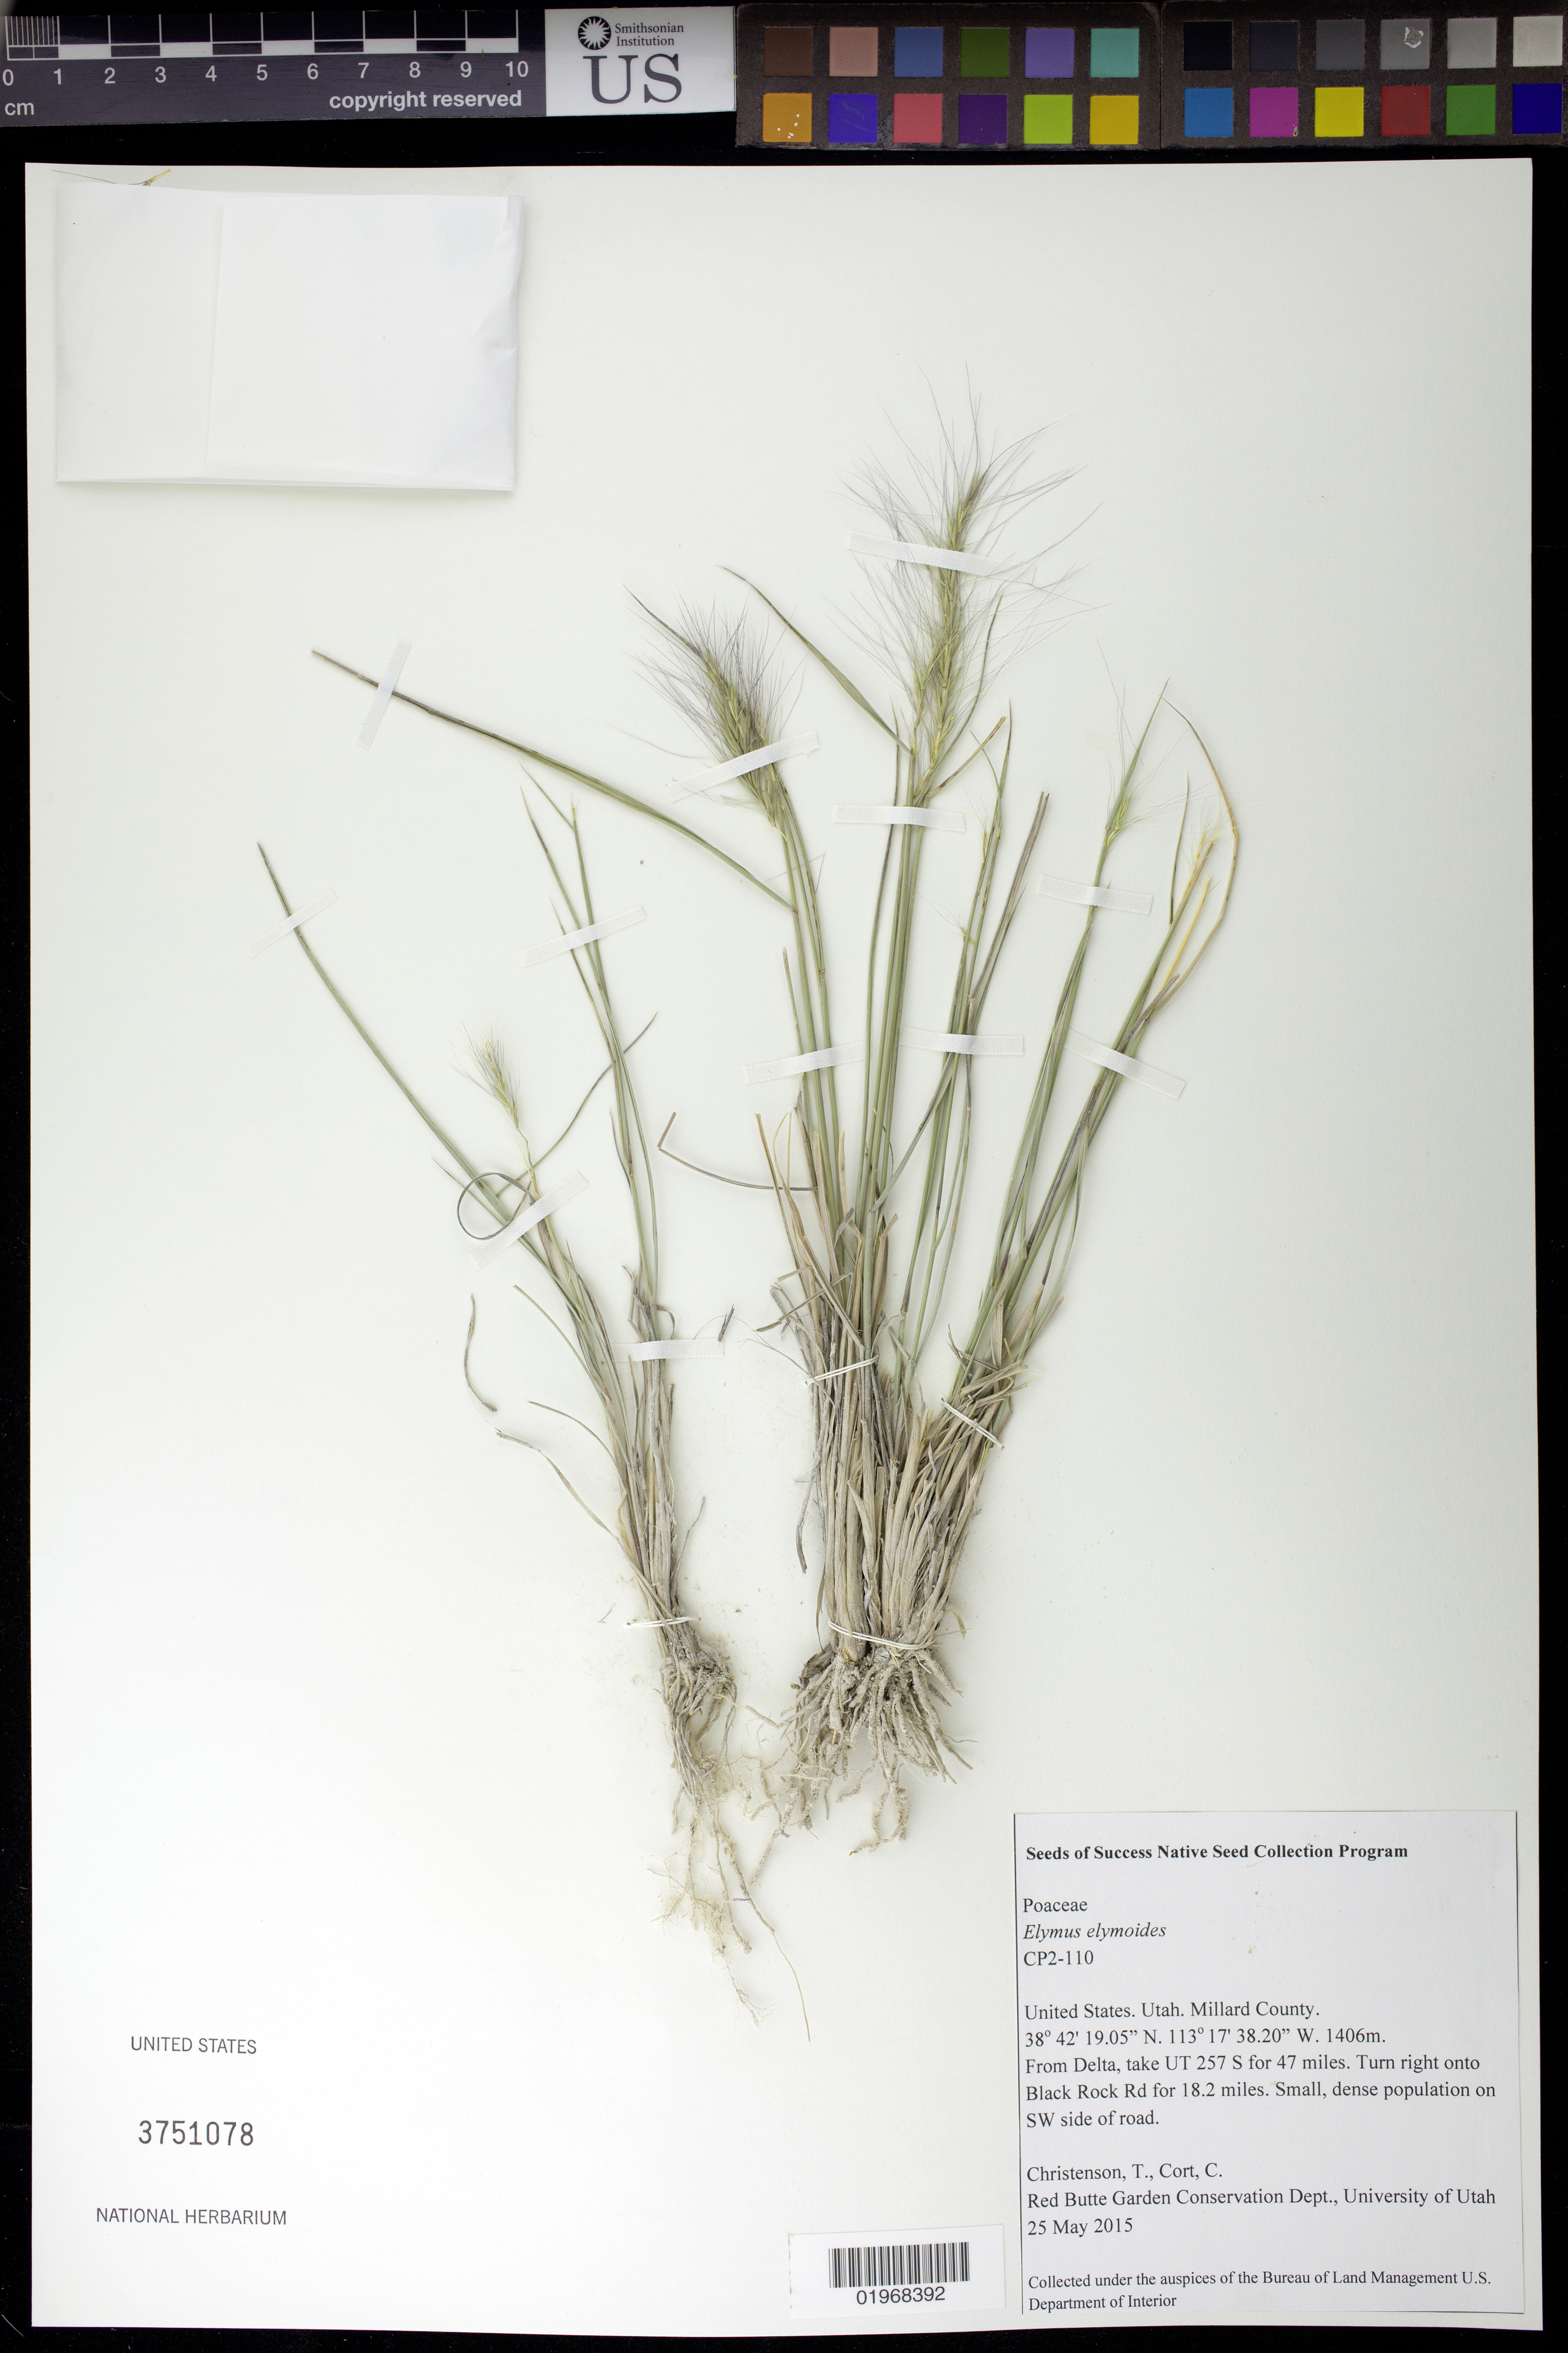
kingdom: Plantae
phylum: Tracheophyta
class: Liliopsida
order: Poales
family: Poaceae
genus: Elymus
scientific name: Elymus elymoides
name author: (Raf.) Swezey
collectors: T. Christenson & C. Cort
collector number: CP2-110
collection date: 2015-05-25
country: United States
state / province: Utah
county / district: Millard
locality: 18.2 mi. on Black Rock Rd.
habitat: valley bottom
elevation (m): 429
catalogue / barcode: US 3751078